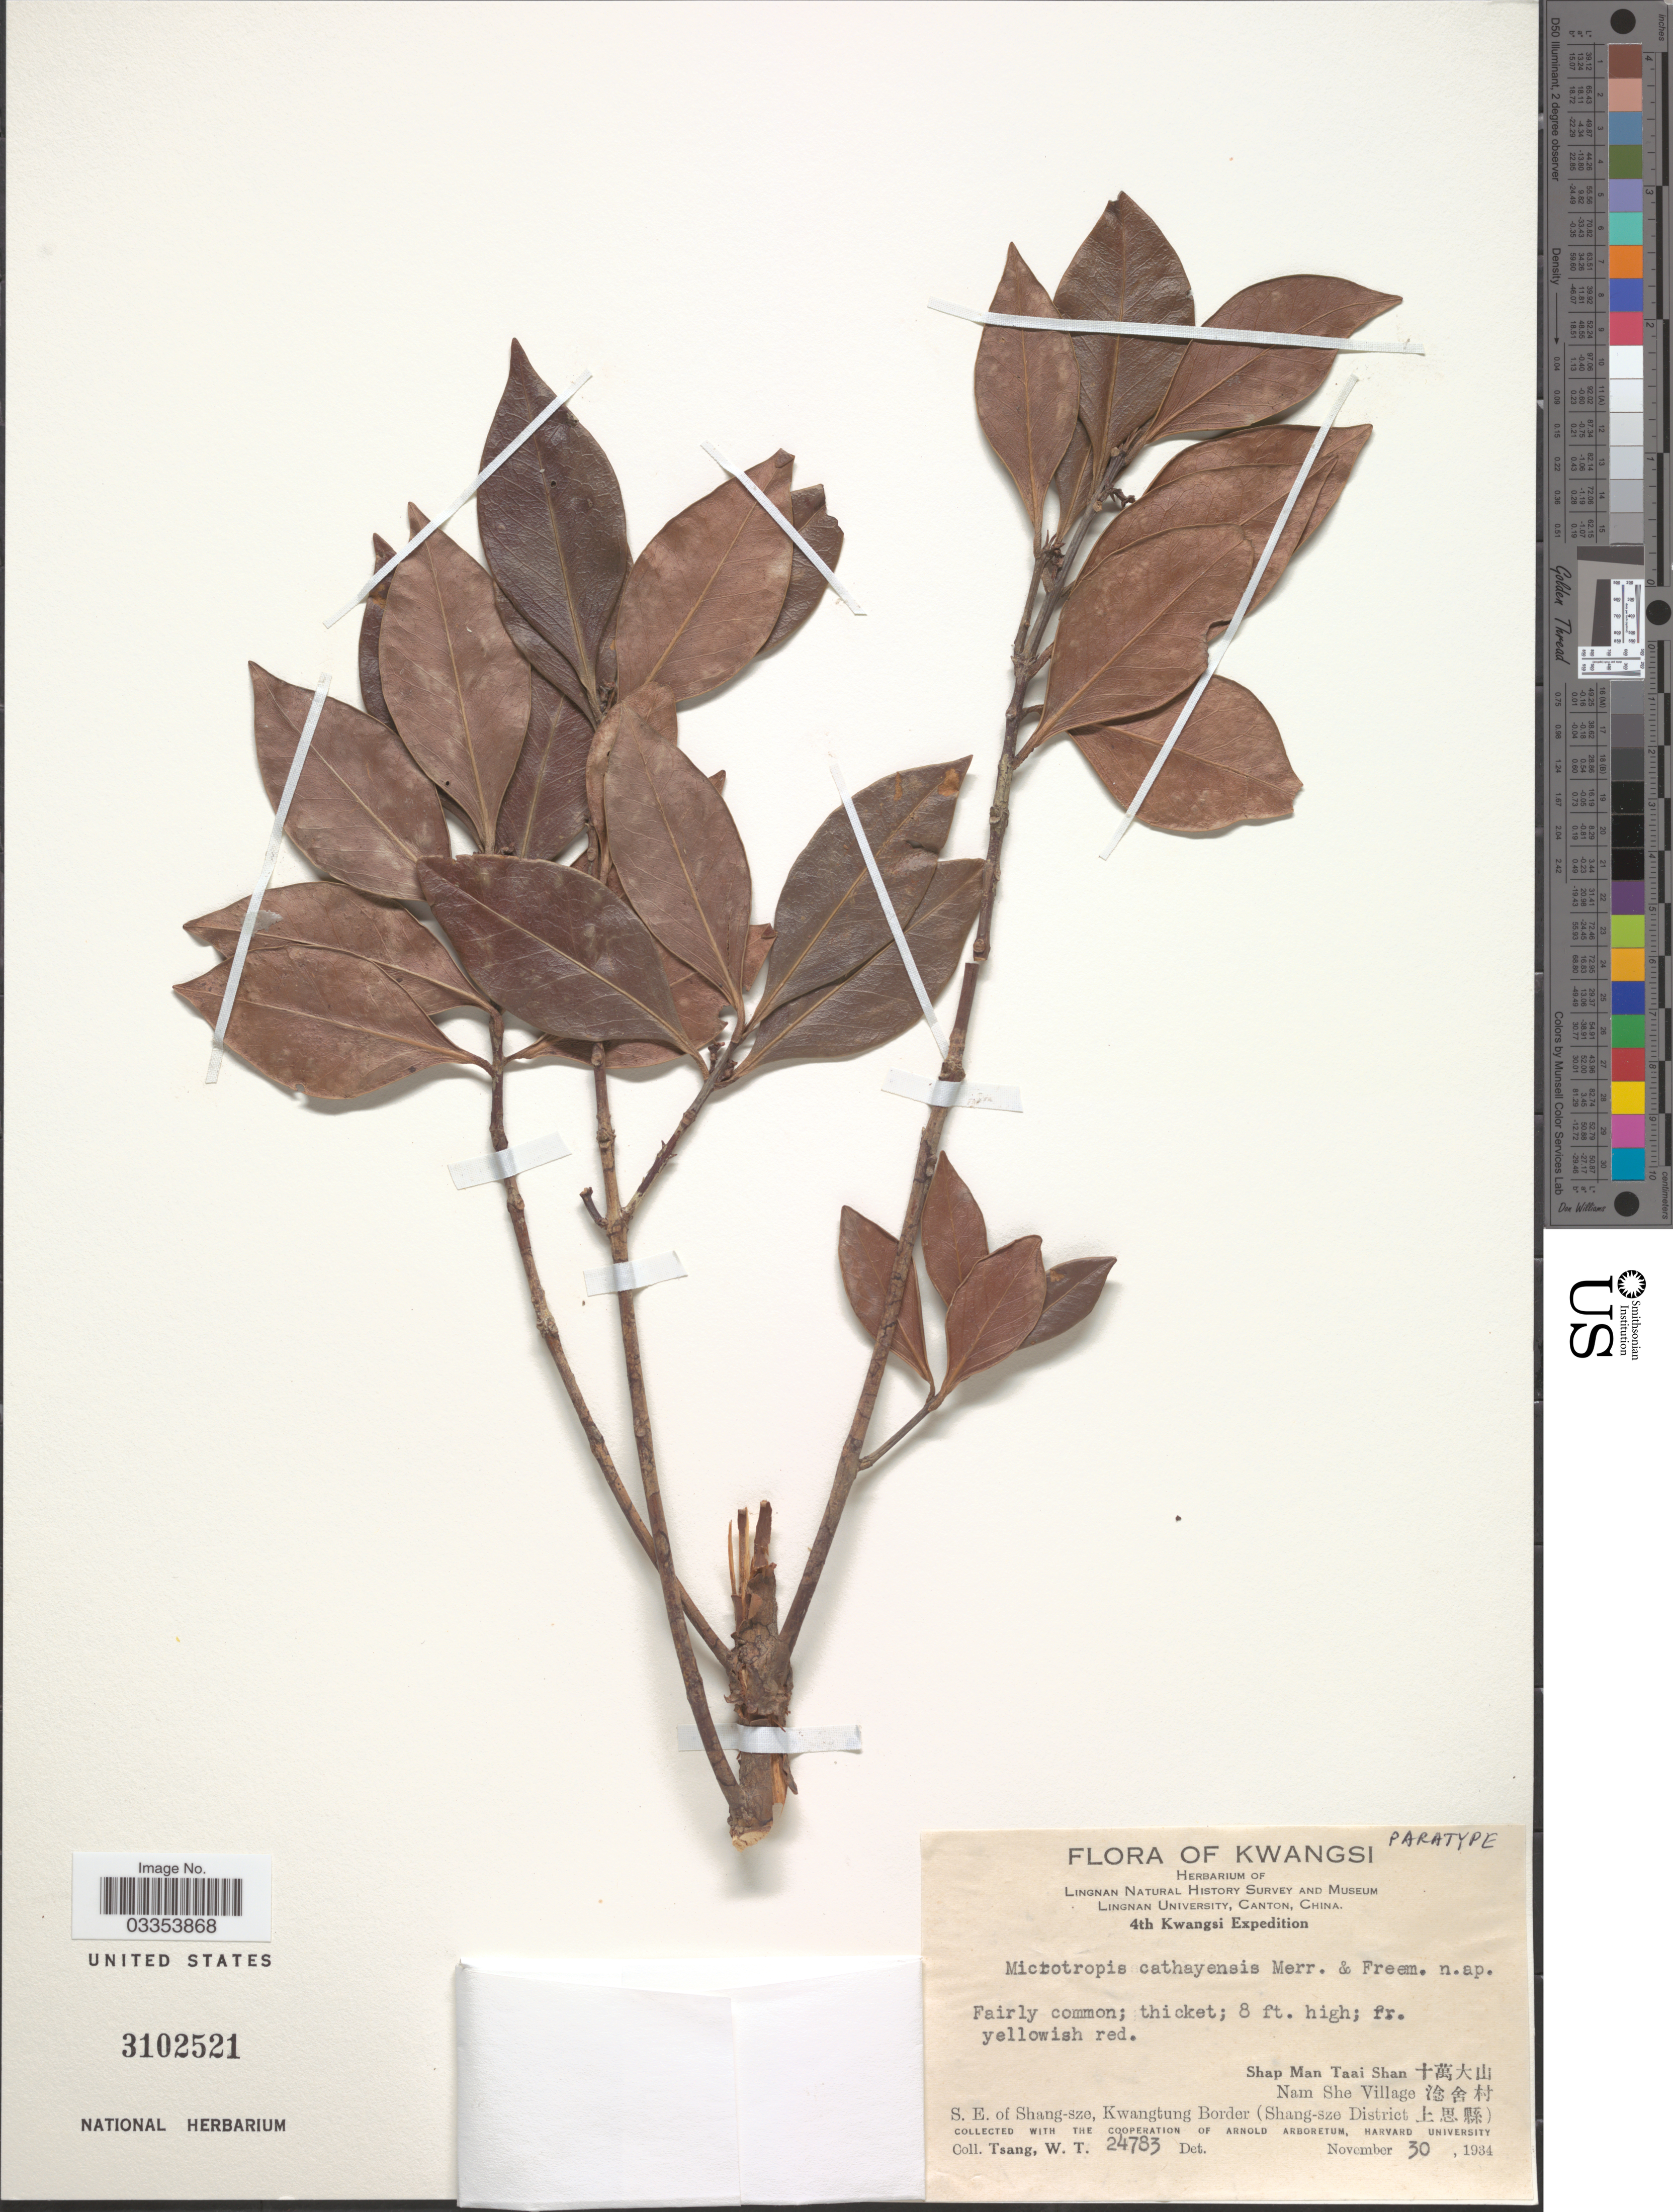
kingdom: Plantae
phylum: Tracheophyta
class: Magnoliopsida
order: Celastrales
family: Celastraceae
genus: Microtropis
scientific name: Microtropis cathayensis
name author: Merr. & F. L. Freeman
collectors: W. T. Tsang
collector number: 24783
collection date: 1934-11-30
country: China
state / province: Guangxi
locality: Kwangsi. Shap Man Taai Shan X. Nam She Village X. S. E. of Shang-sze, Kwangtung Border (Shang-sze District X).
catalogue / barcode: US 3102521